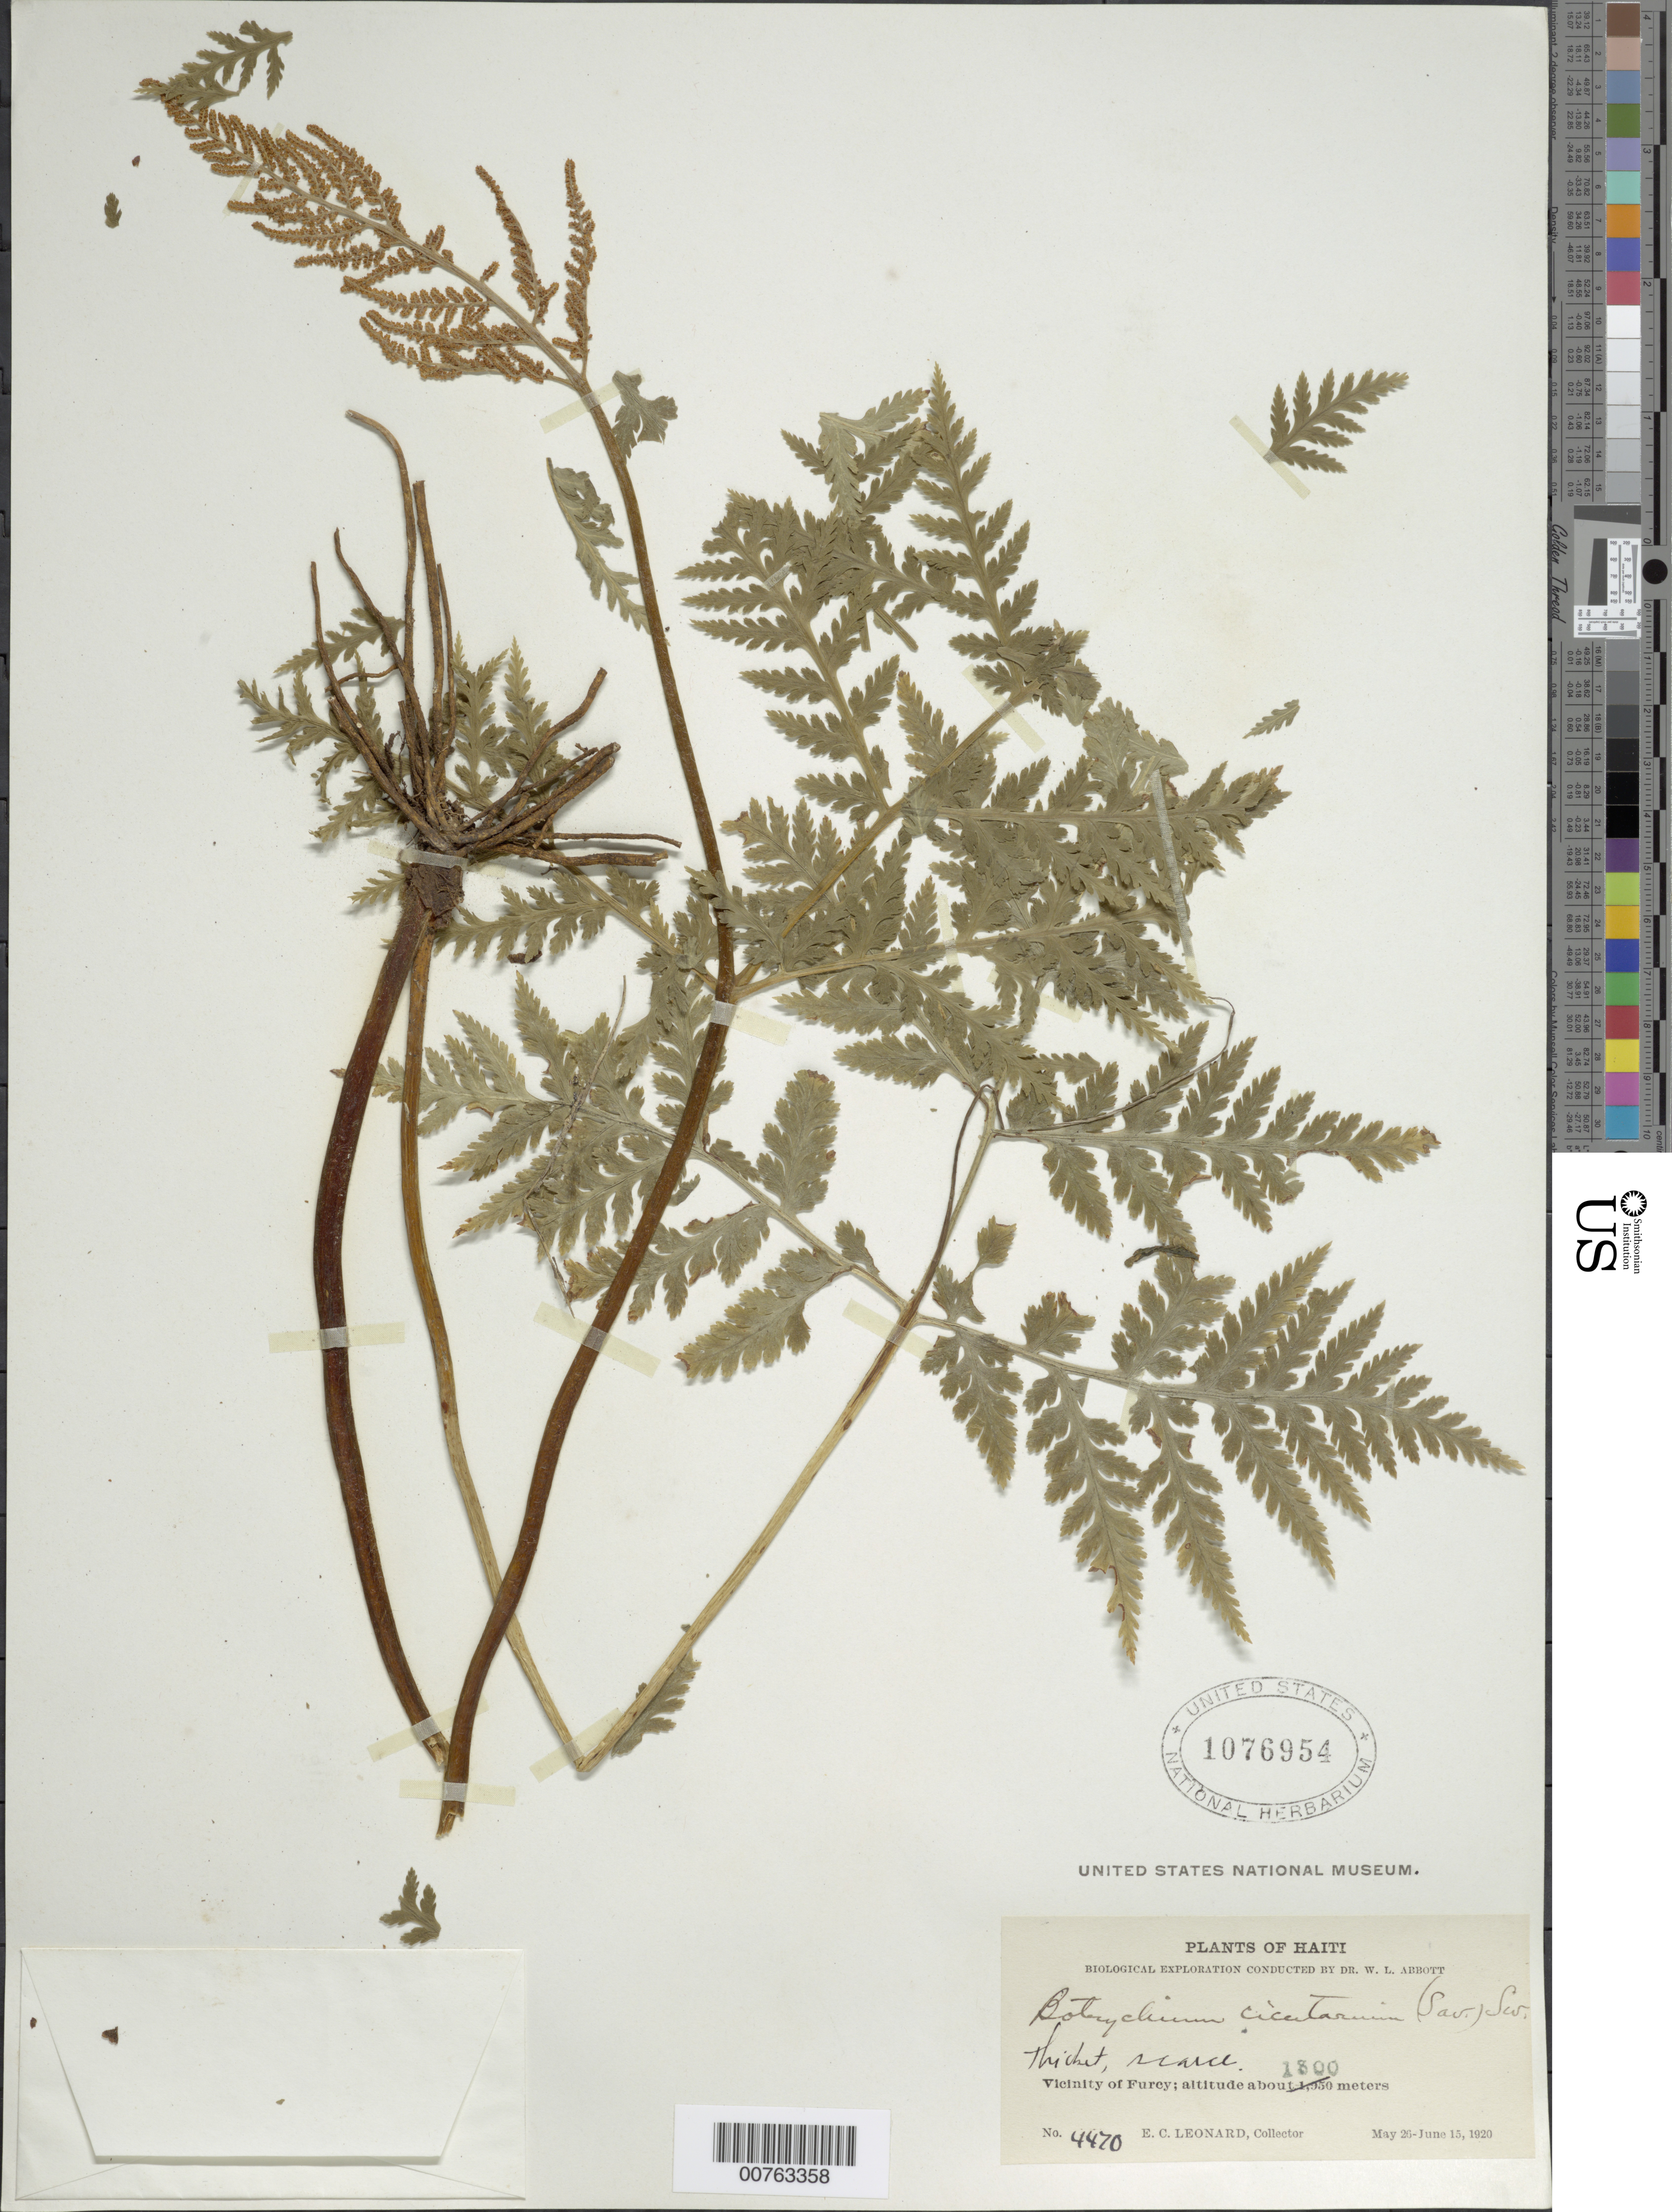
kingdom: Plantae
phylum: Tracheophyta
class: Polypodiopsida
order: Ophioglossales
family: Ophioglossaceae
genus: Botrychium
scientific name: Botrychium virginianum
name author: (L.) Sw.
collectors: E. C. Leonard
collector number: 4470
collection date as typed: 26 May 1920 15 Jun 1920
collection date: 1920-05-26/1920-06-15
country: Haiti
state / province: Ouest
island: Hispaniola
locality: Vicinity of Furcy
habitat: Thicket, scarce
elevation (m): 1300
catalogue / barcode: US 1076954